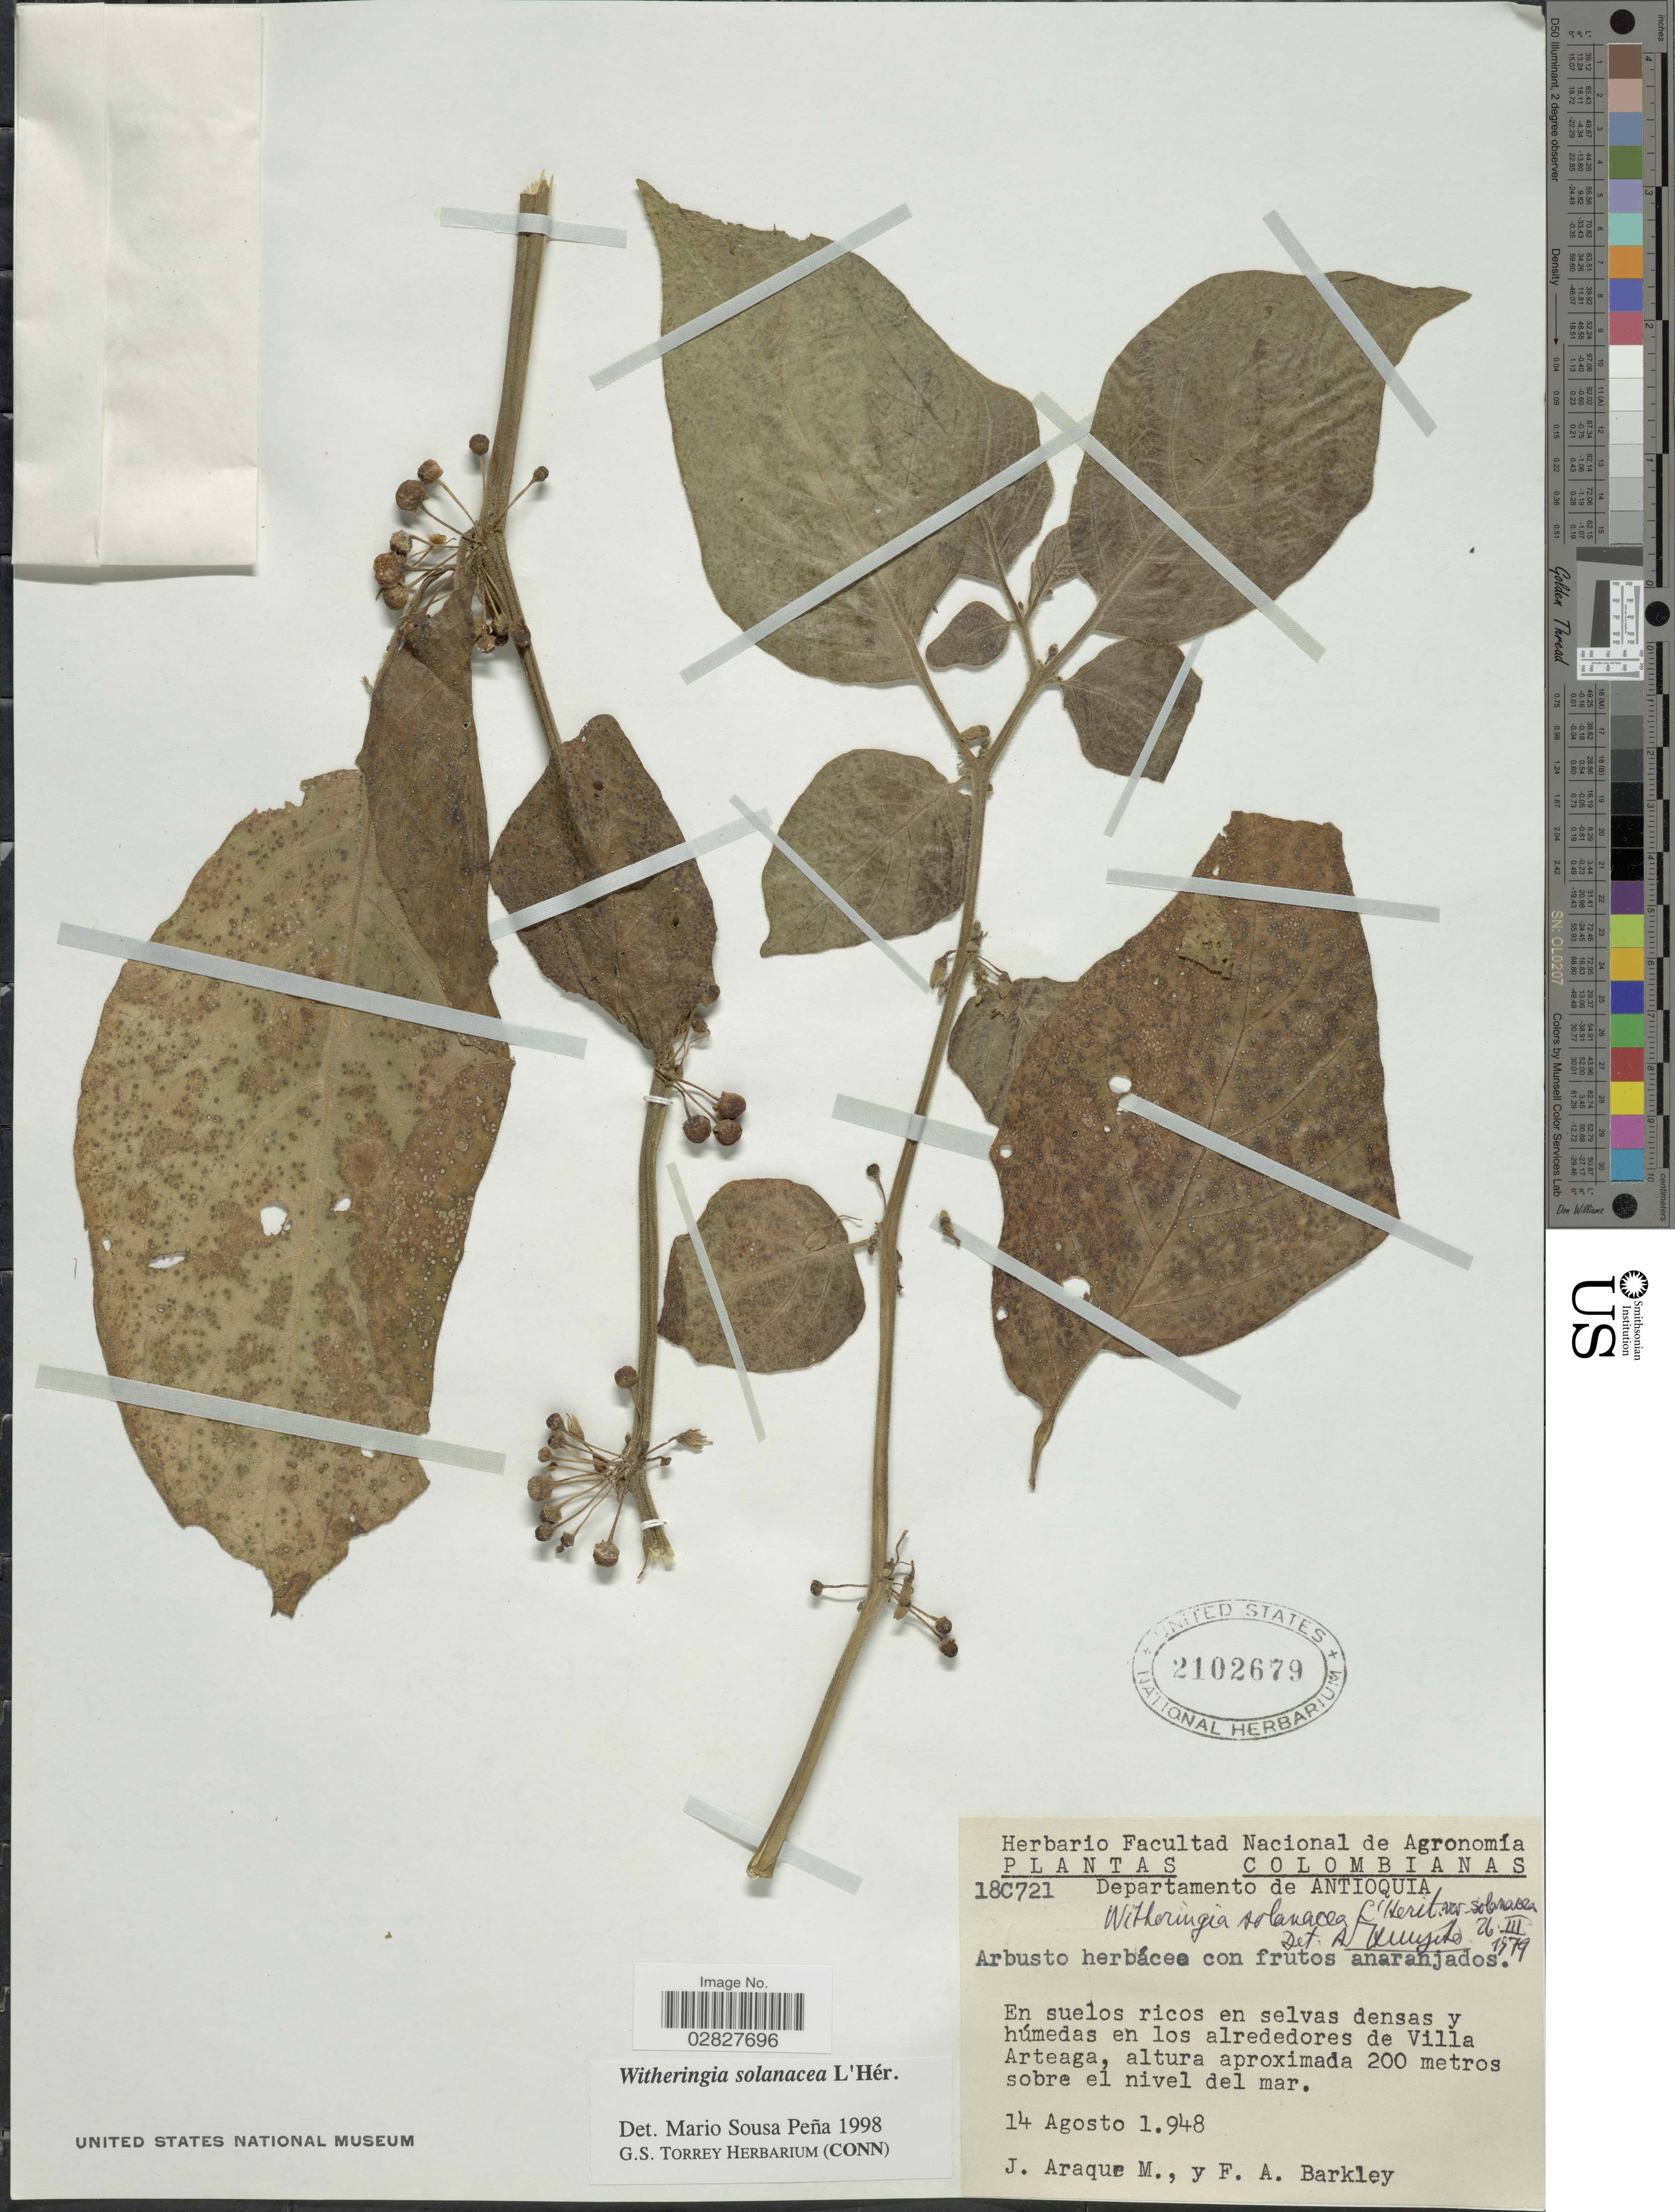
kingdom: Plantae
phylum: Tracheophyta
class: Magnoliopsida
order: Solanales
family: Solanaceae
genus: Witheringia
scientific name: Witheringia solanacea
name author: L'Hér.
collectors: J. Araque Molina & F. A. Barkley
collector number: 18C721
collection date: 1948-08-14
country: Colombia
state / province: Antioquia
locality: Departamento de Antioquia. En suelos ricos en selvas densas y húmedas en los alrededores de Villa Arteaga.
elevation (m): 200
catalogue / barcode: US 2102679